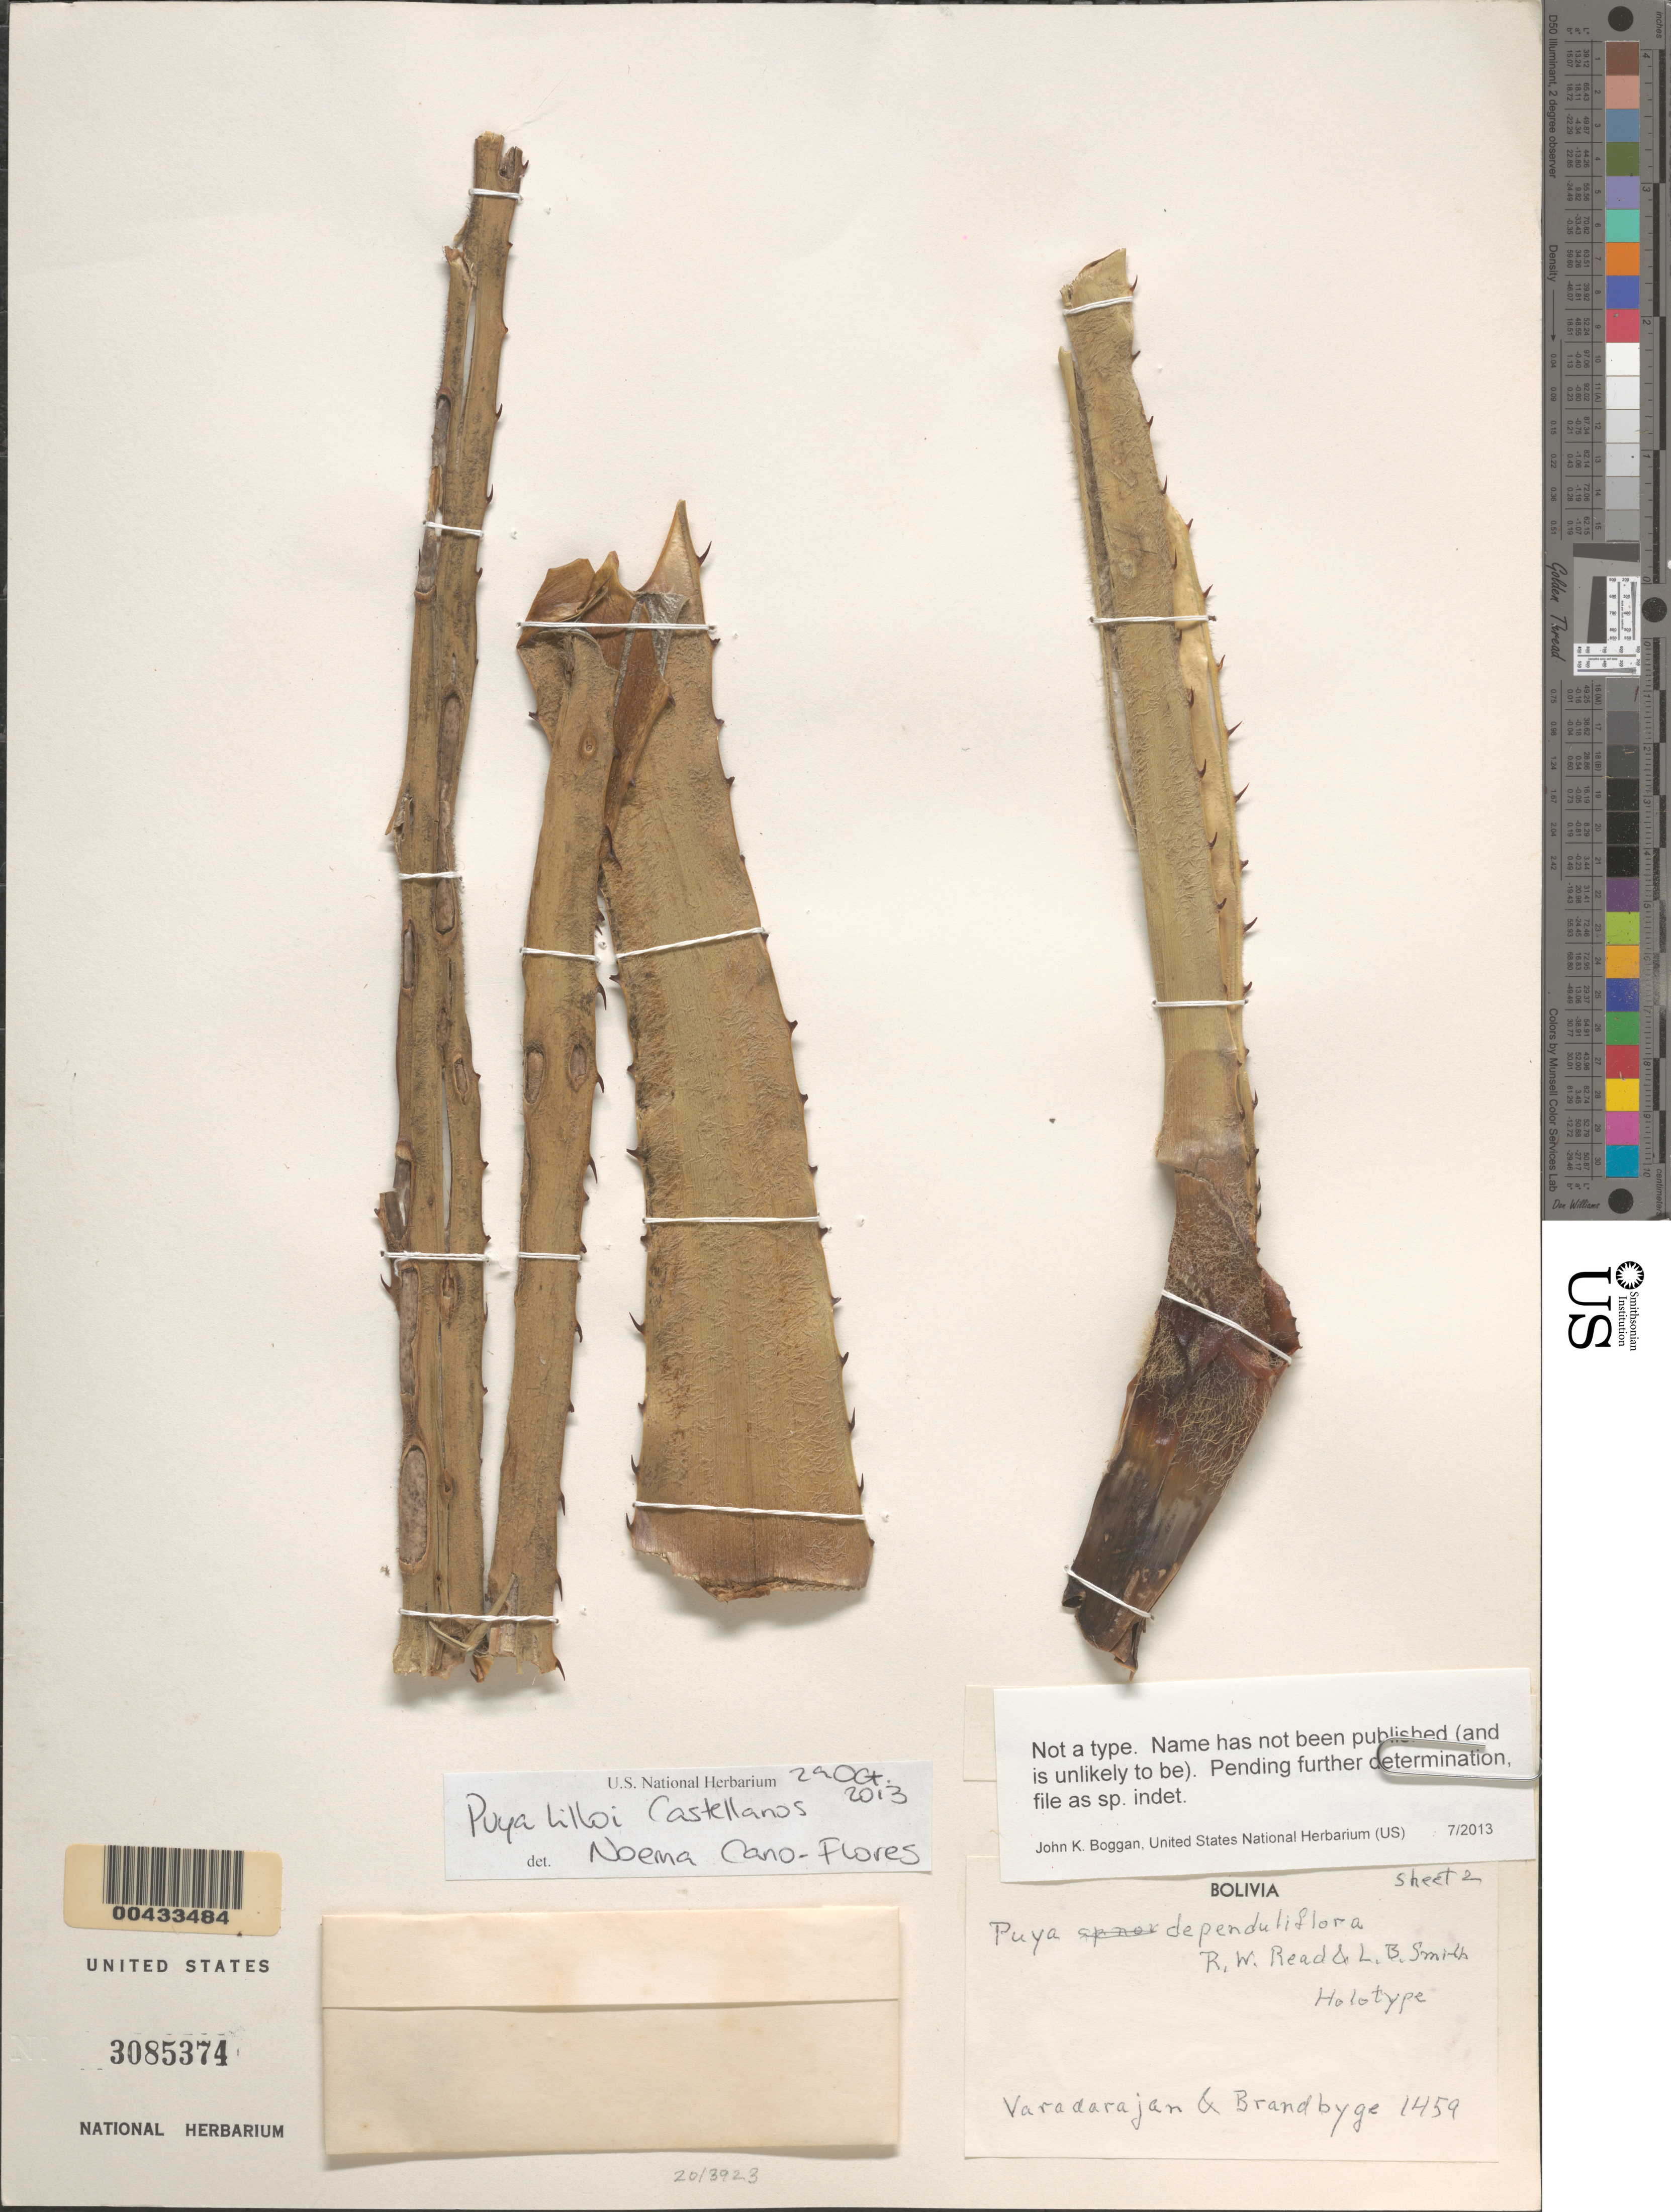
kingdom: Plantae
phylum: Tracheophyta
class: Liliopsida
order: Poales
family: Bromeliaceae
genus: Puya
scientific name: Puya lilloi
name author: A. Cast.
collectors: G. S. Varadarajan, U. Varadarajan & J. Brandbyge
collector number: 1459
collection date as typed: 22 Apr 1987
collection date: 1987-04-22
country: Bolivia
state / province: Santa Cruz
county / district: Florida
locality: Ca. 10 km E of Los Negros, on way to Samaipata.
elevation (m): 1300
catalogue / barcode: US 3085374